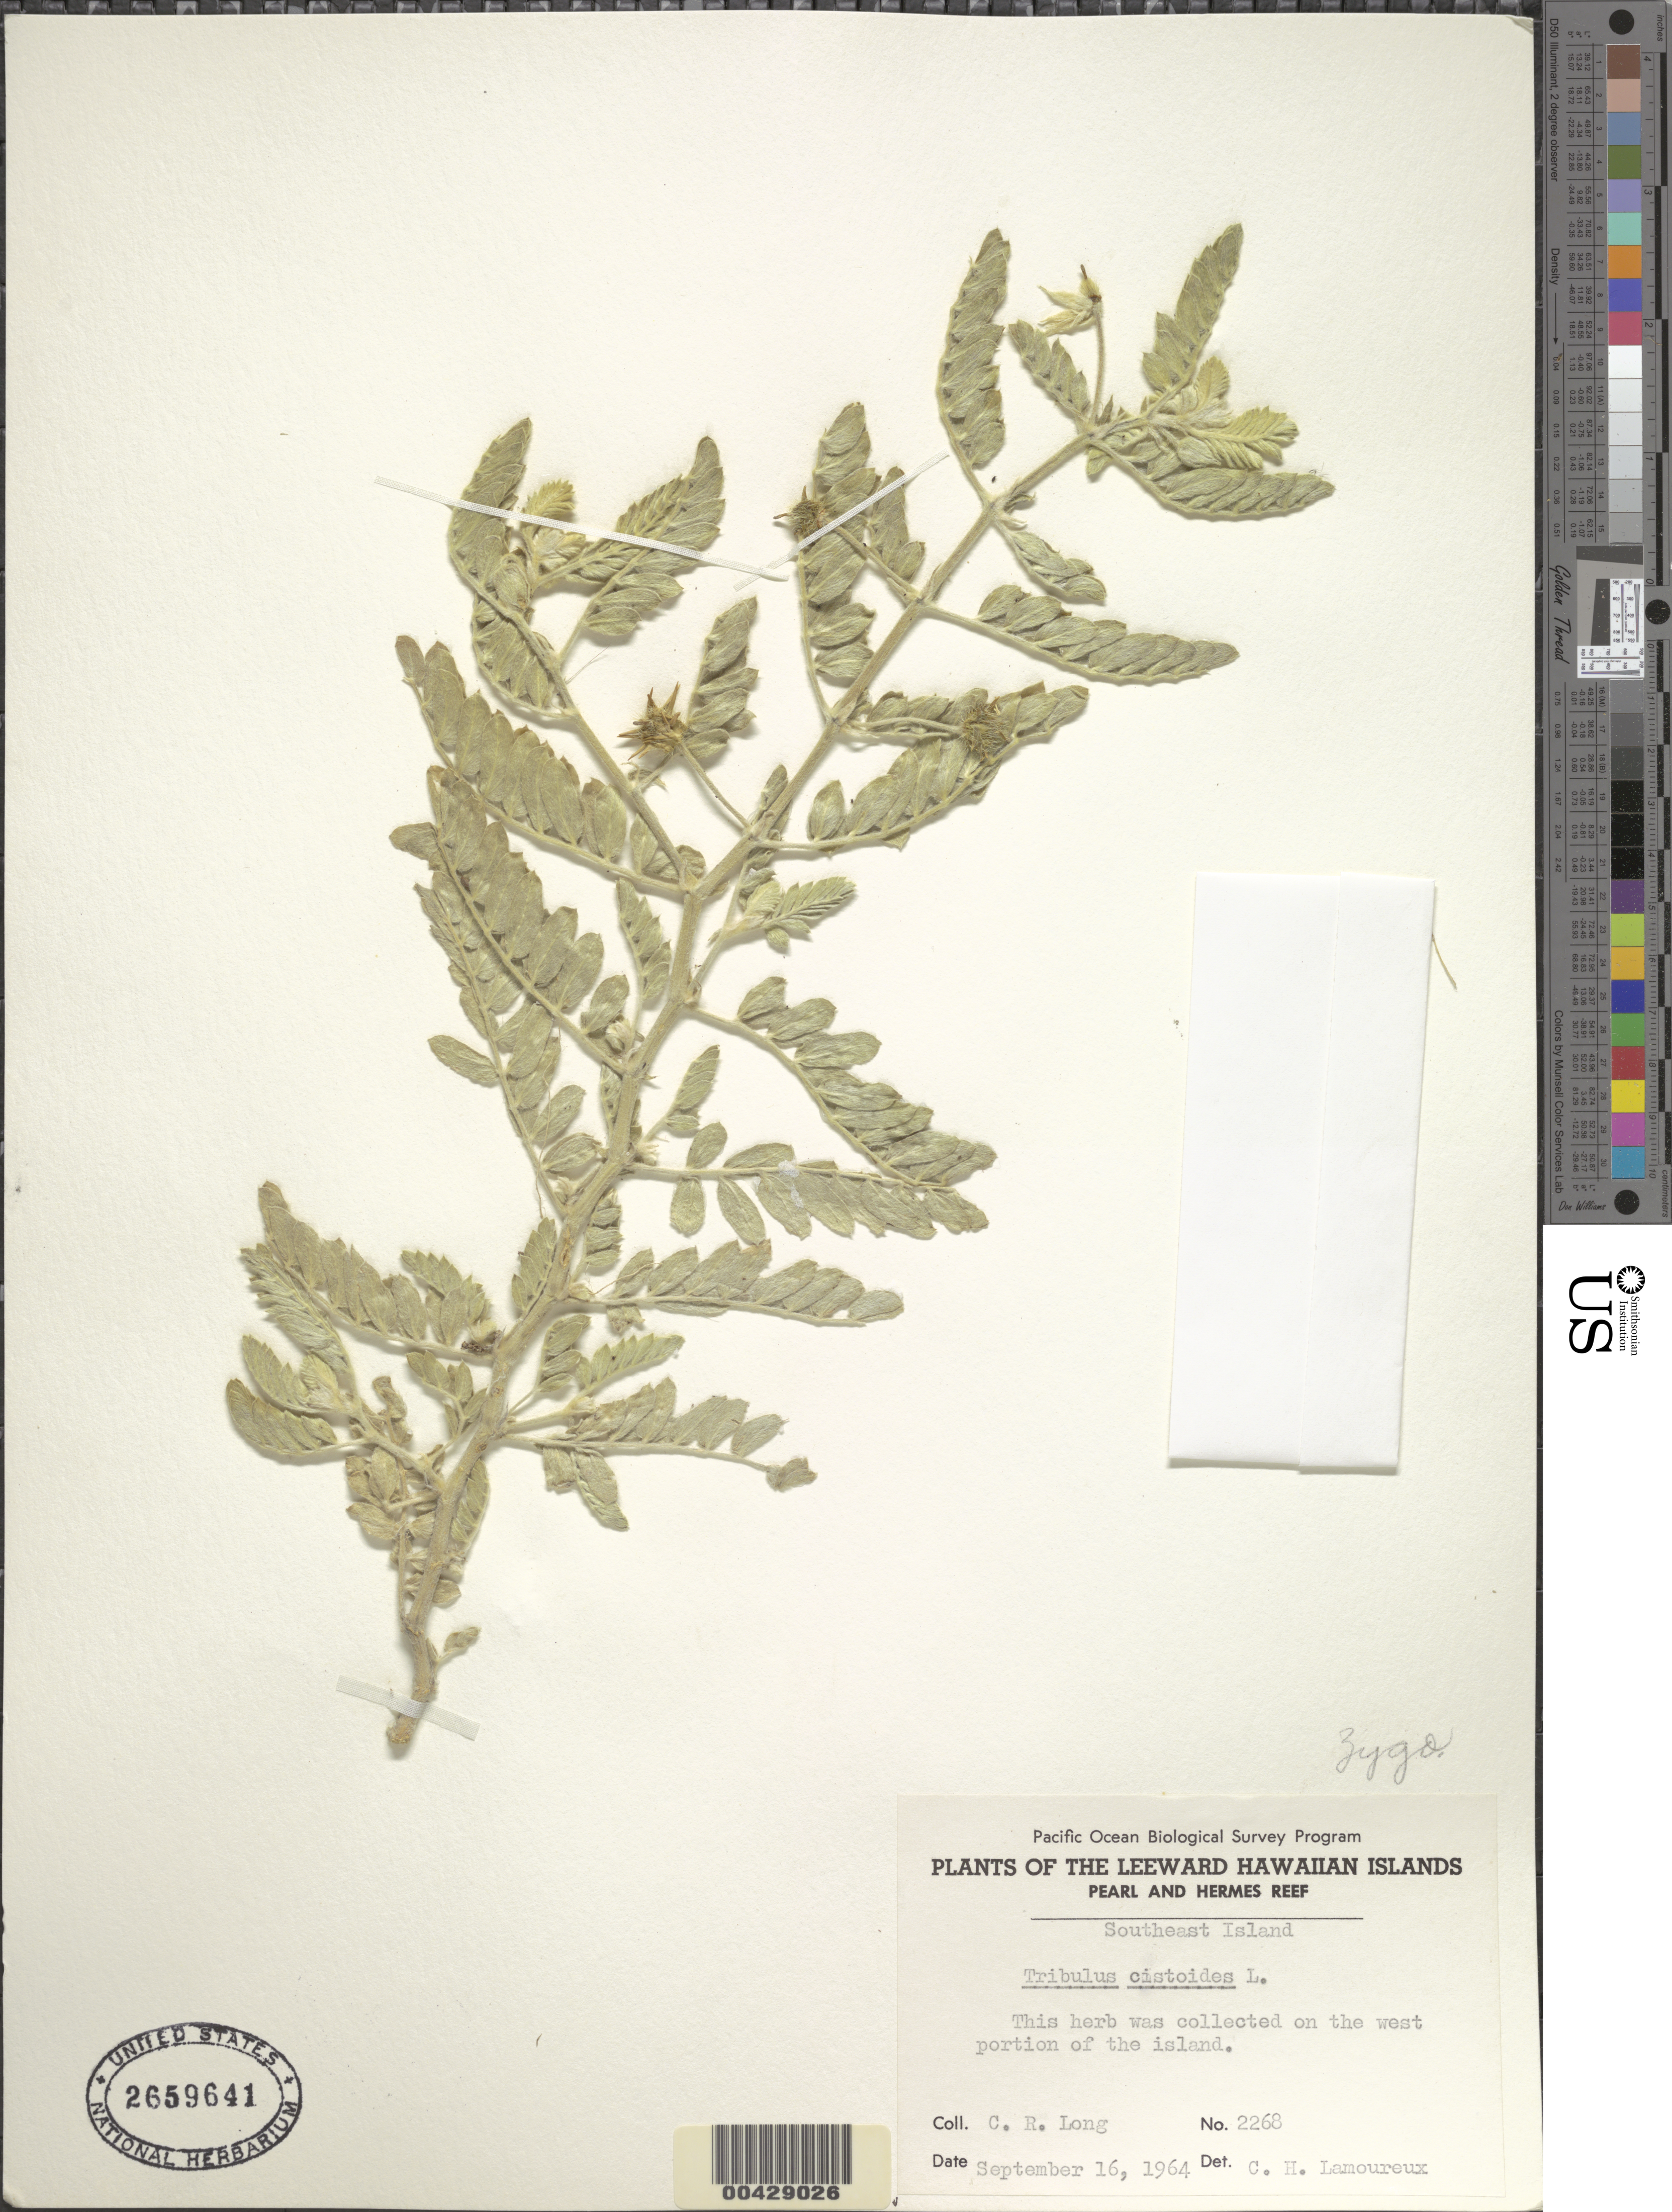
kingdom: Plantae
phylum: Tracheophyta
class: Magnoliopsida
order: Zygophyllales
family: Zygophyllaceae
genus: Tribulus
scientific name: Tribulus cistoides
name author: L.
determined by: Lamoureux, C. H.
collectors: C. Long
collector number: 2268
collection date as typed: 16 Sep 1964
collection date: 1964-09-16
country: United States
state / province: Hawaii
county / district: Honolulu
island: Pearl and Hermes Atoll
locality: Southeast Islet, west portion of island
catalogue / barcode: US 2659641